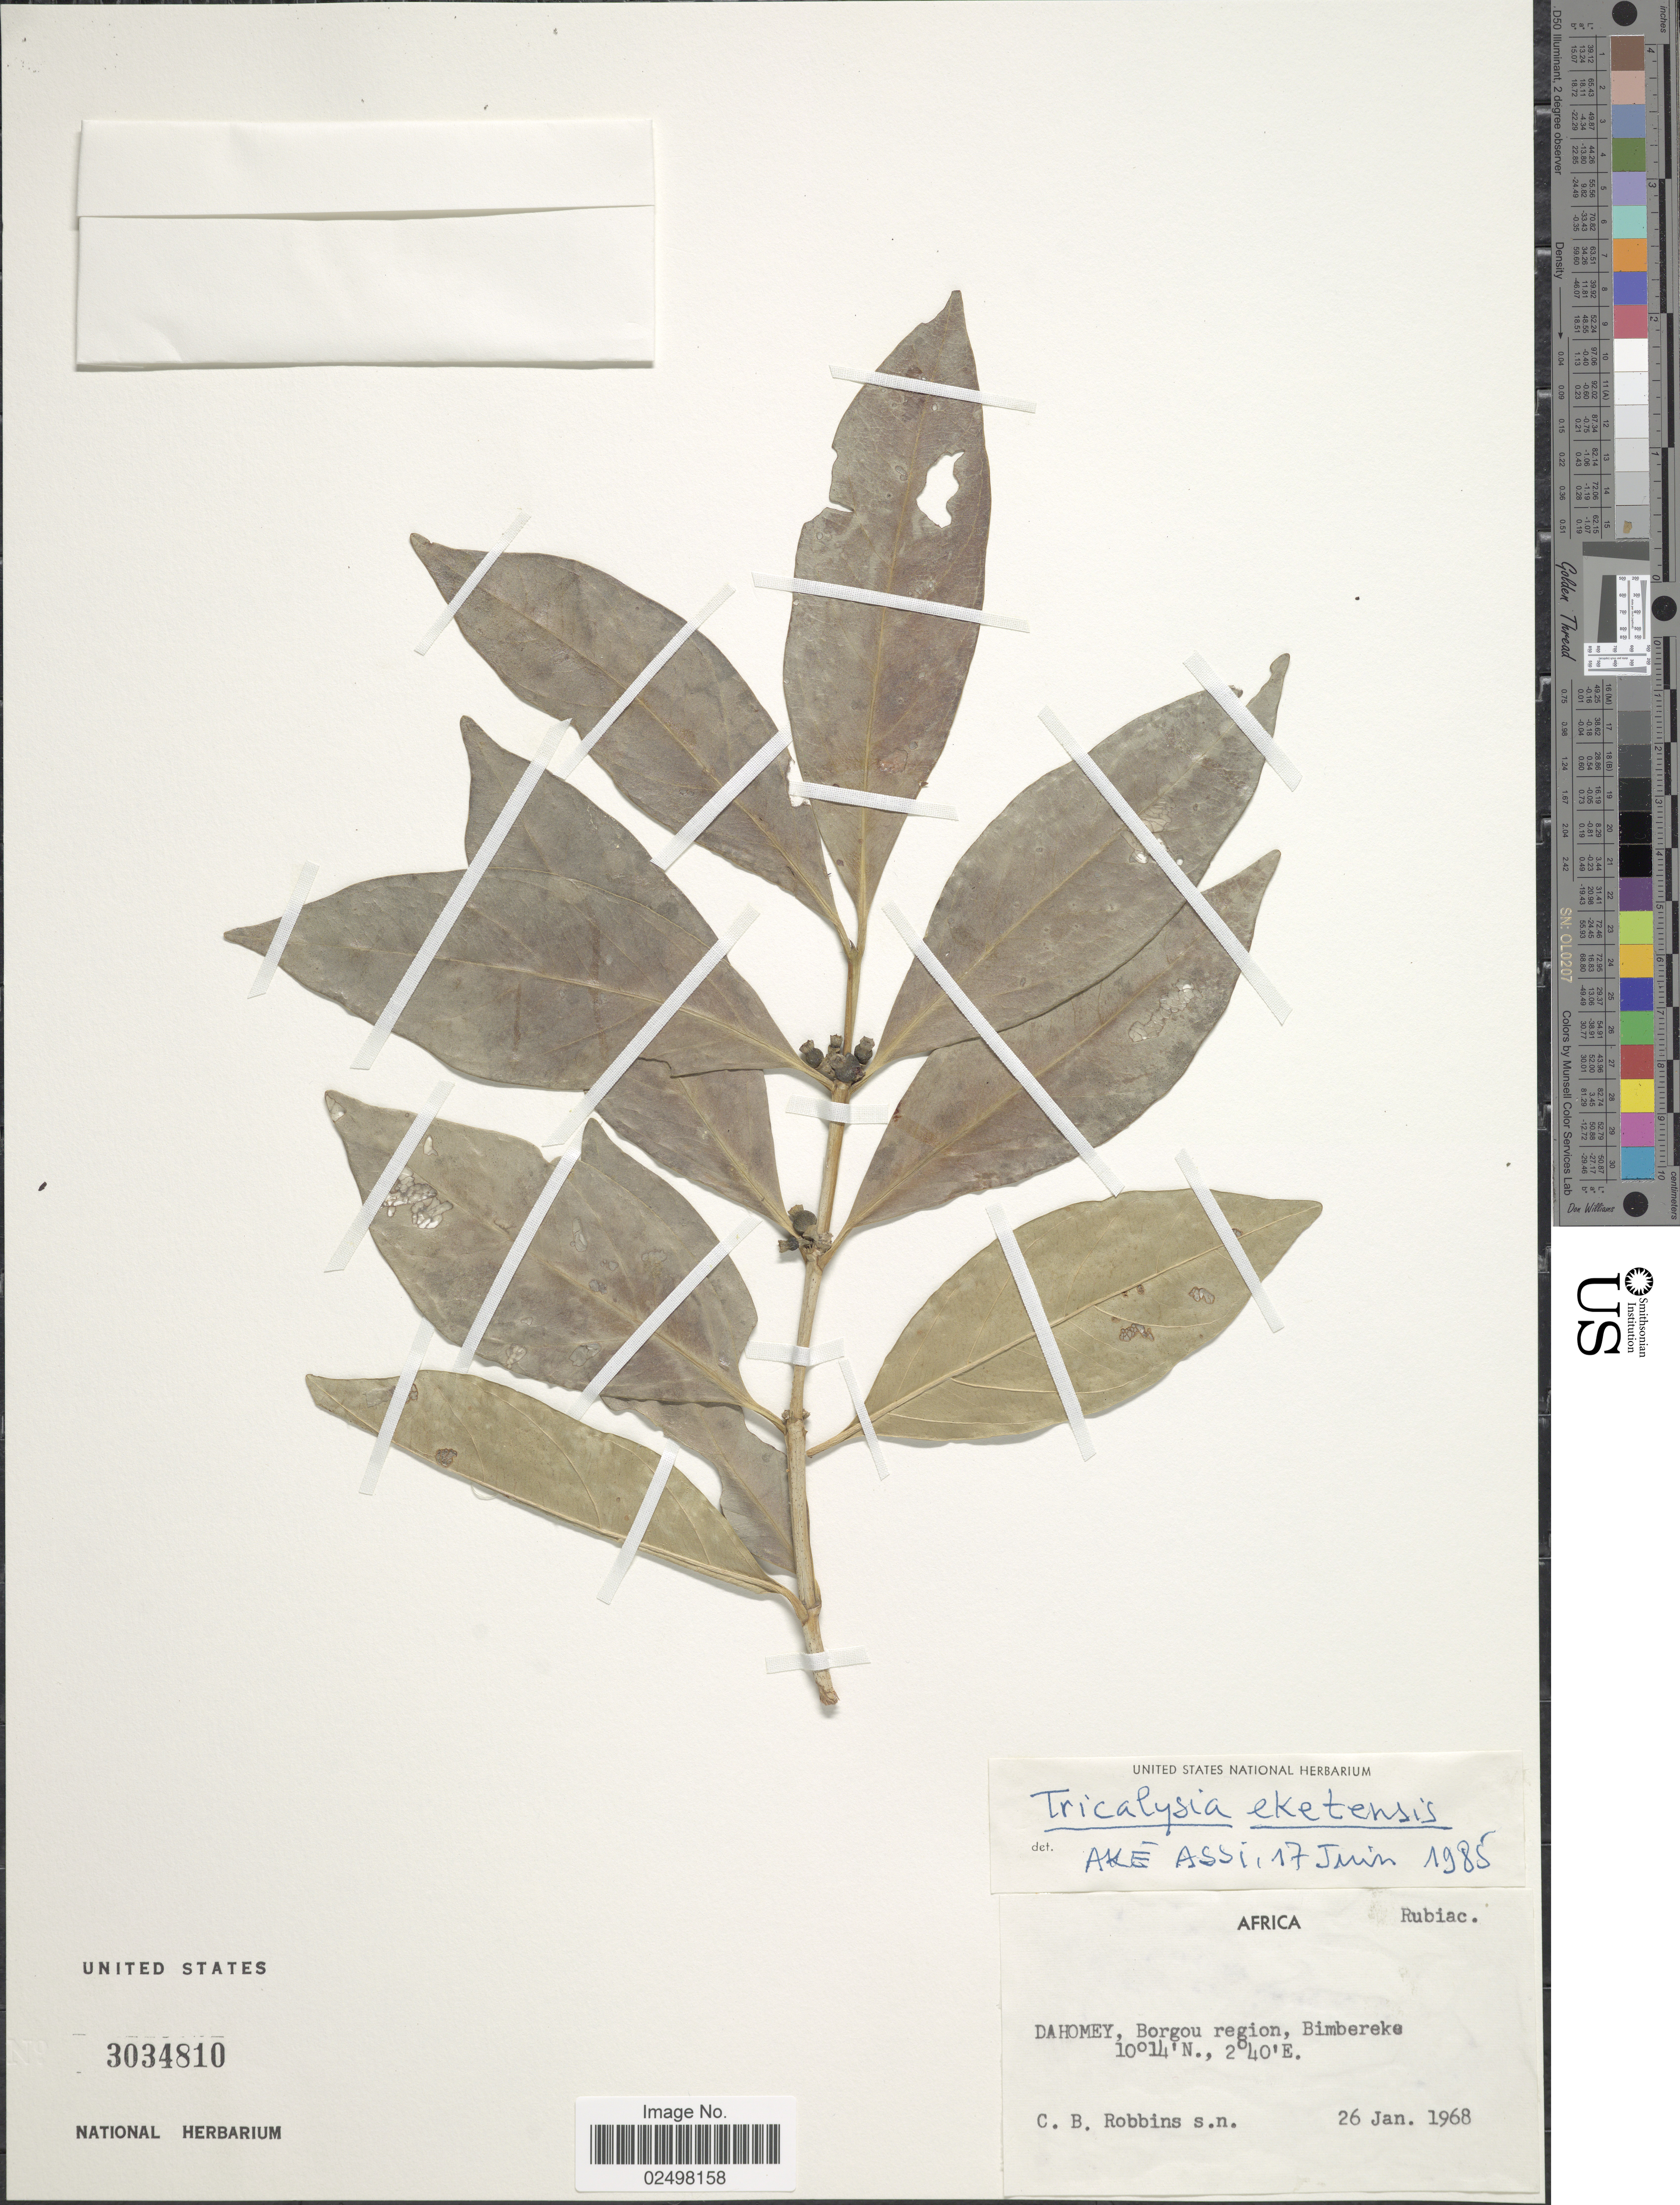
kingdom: Plantae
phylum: Tracheophyta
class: Magnoliopsida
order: Gentianales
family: Rubiaceae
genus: Tricalysia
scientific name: Tricalysia eketensis ined.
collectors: C. Robbins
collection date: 1968-02-26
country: Benin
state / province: Borgou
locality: Dahomey, Bimbereke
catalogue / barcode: US 3034810